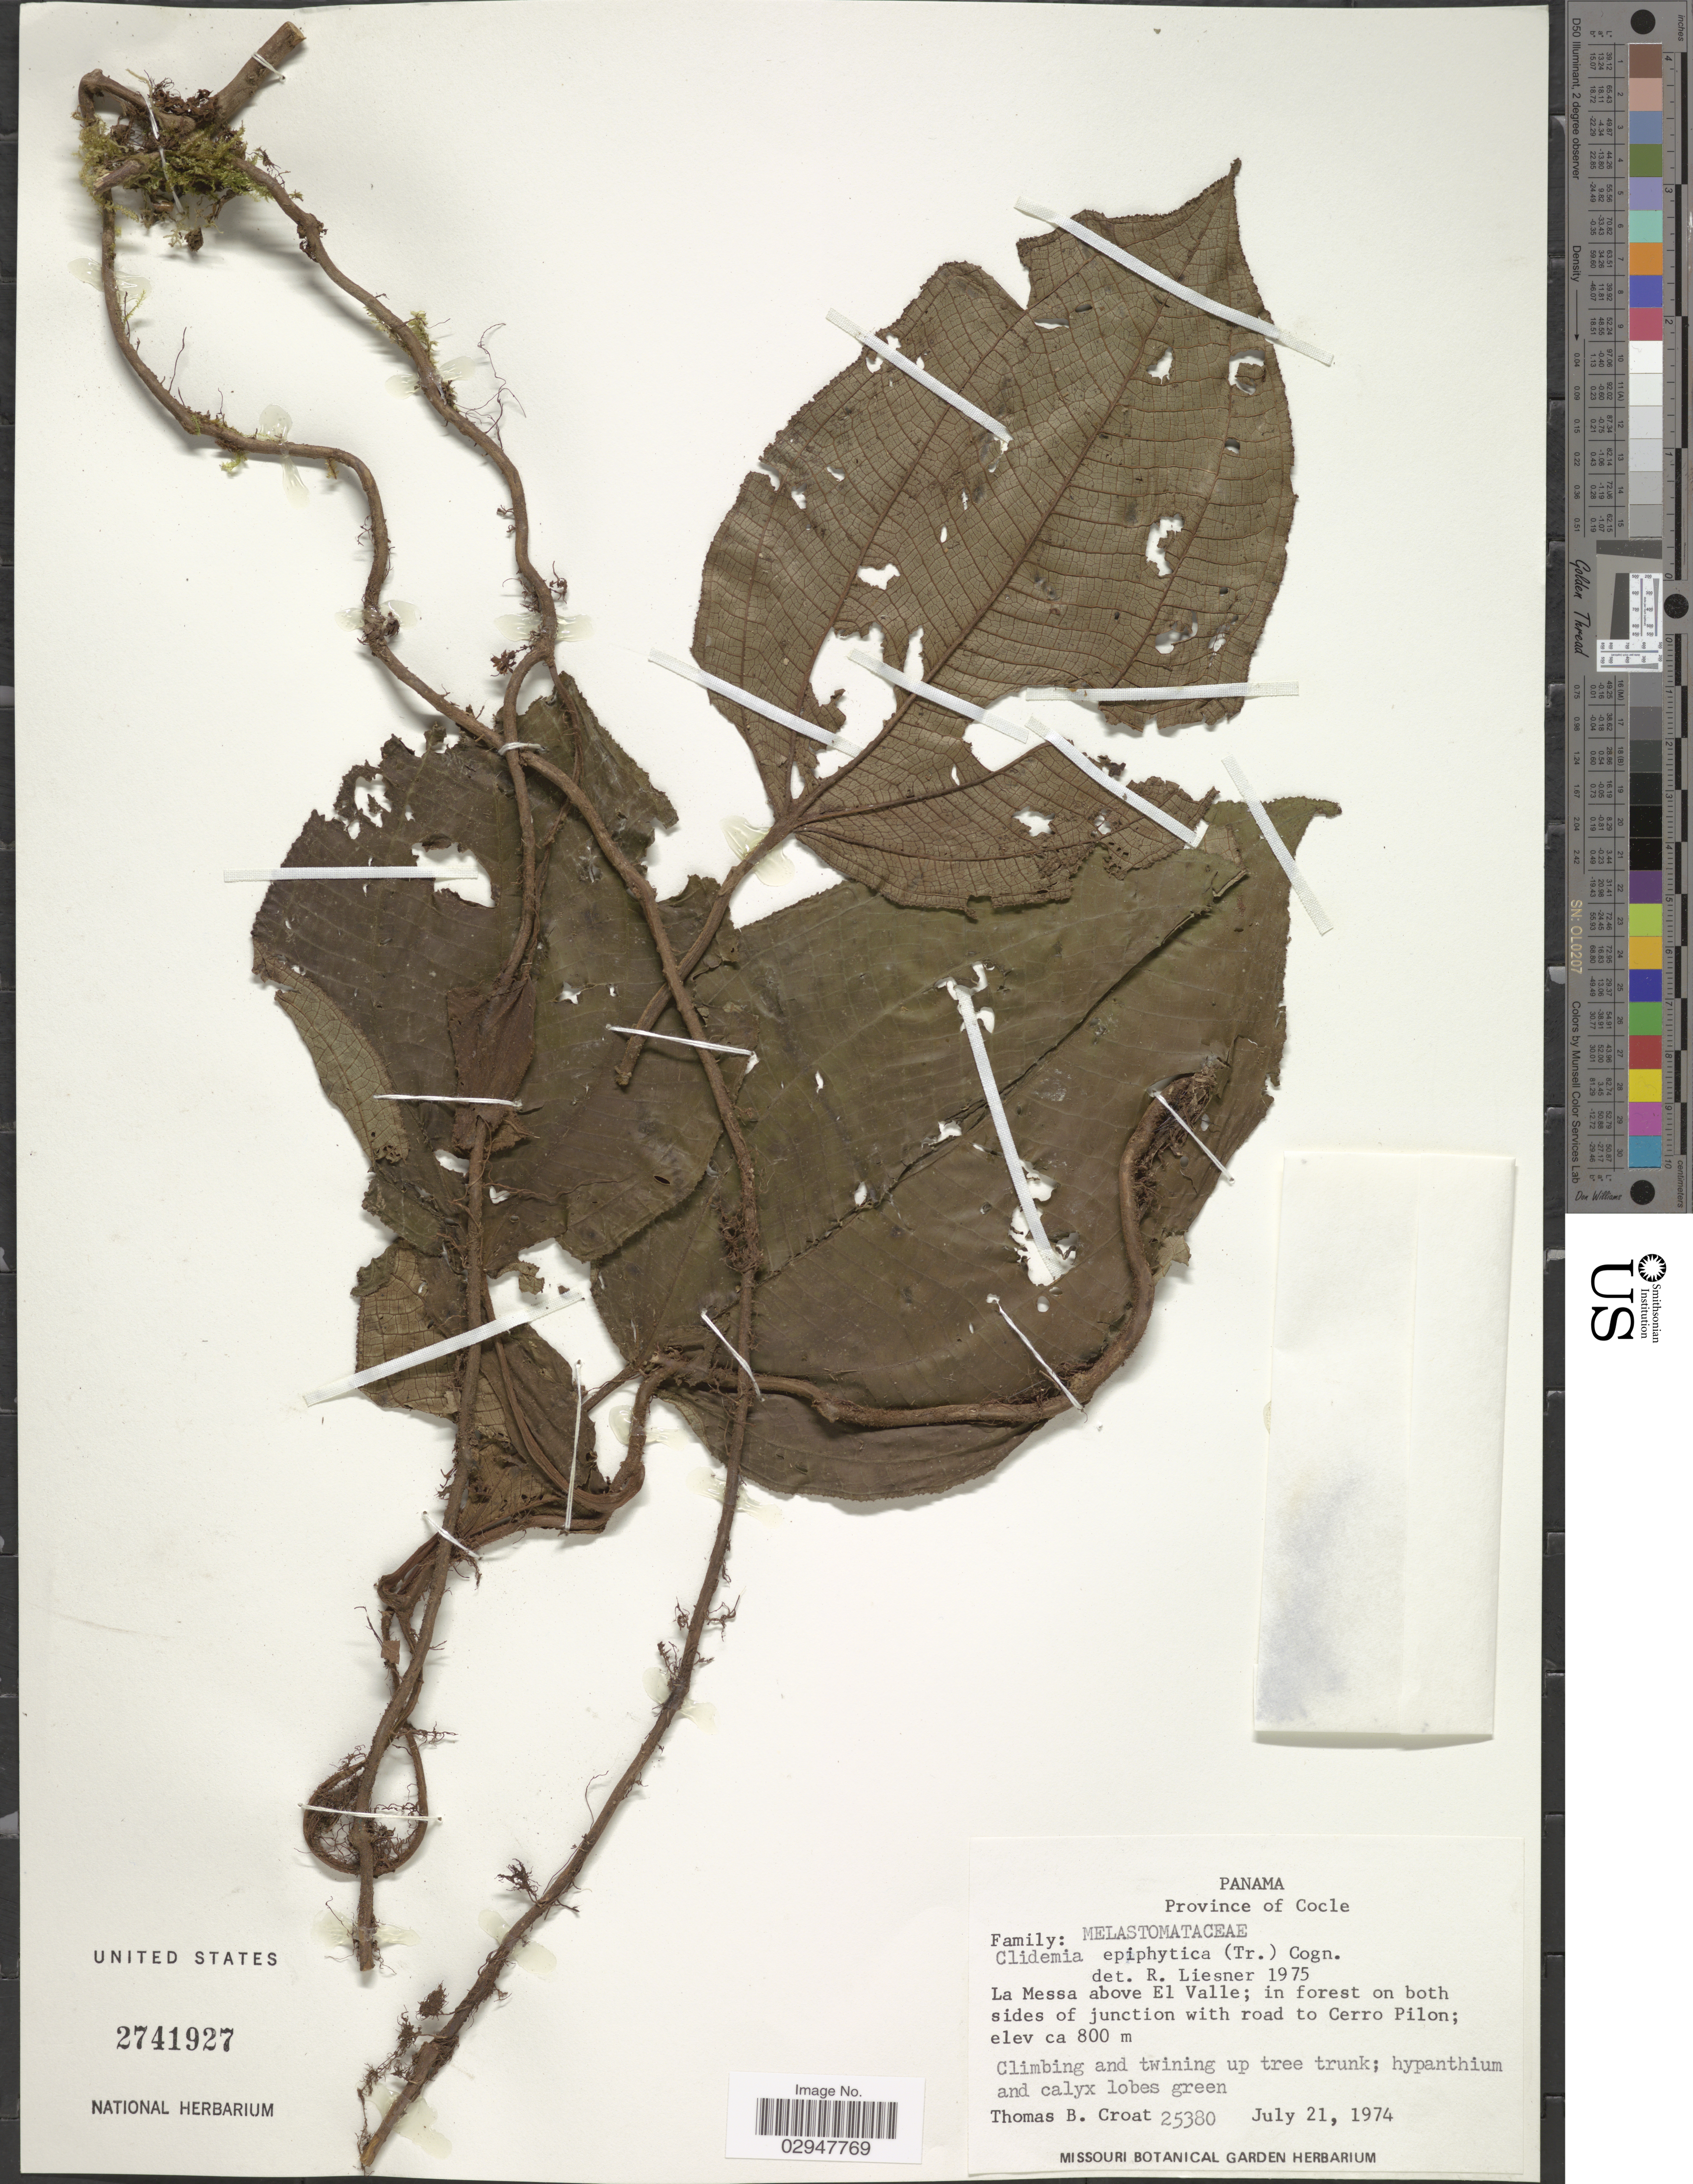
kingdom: Plantae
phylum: Tracheophyta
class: Magnoliopsida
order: Myrtales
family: Melastomataceae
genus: Clidemia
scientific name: Clidemia epiphytica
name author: (Triana) Cogn.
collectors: T. B. Croat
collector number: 25380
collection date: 1974-07-21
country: Panama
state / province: Coclé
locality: La Messa above El Valle; in forest on both sides of junction with road to Cerro Pilon.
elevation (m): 800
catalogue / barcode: US 2741927